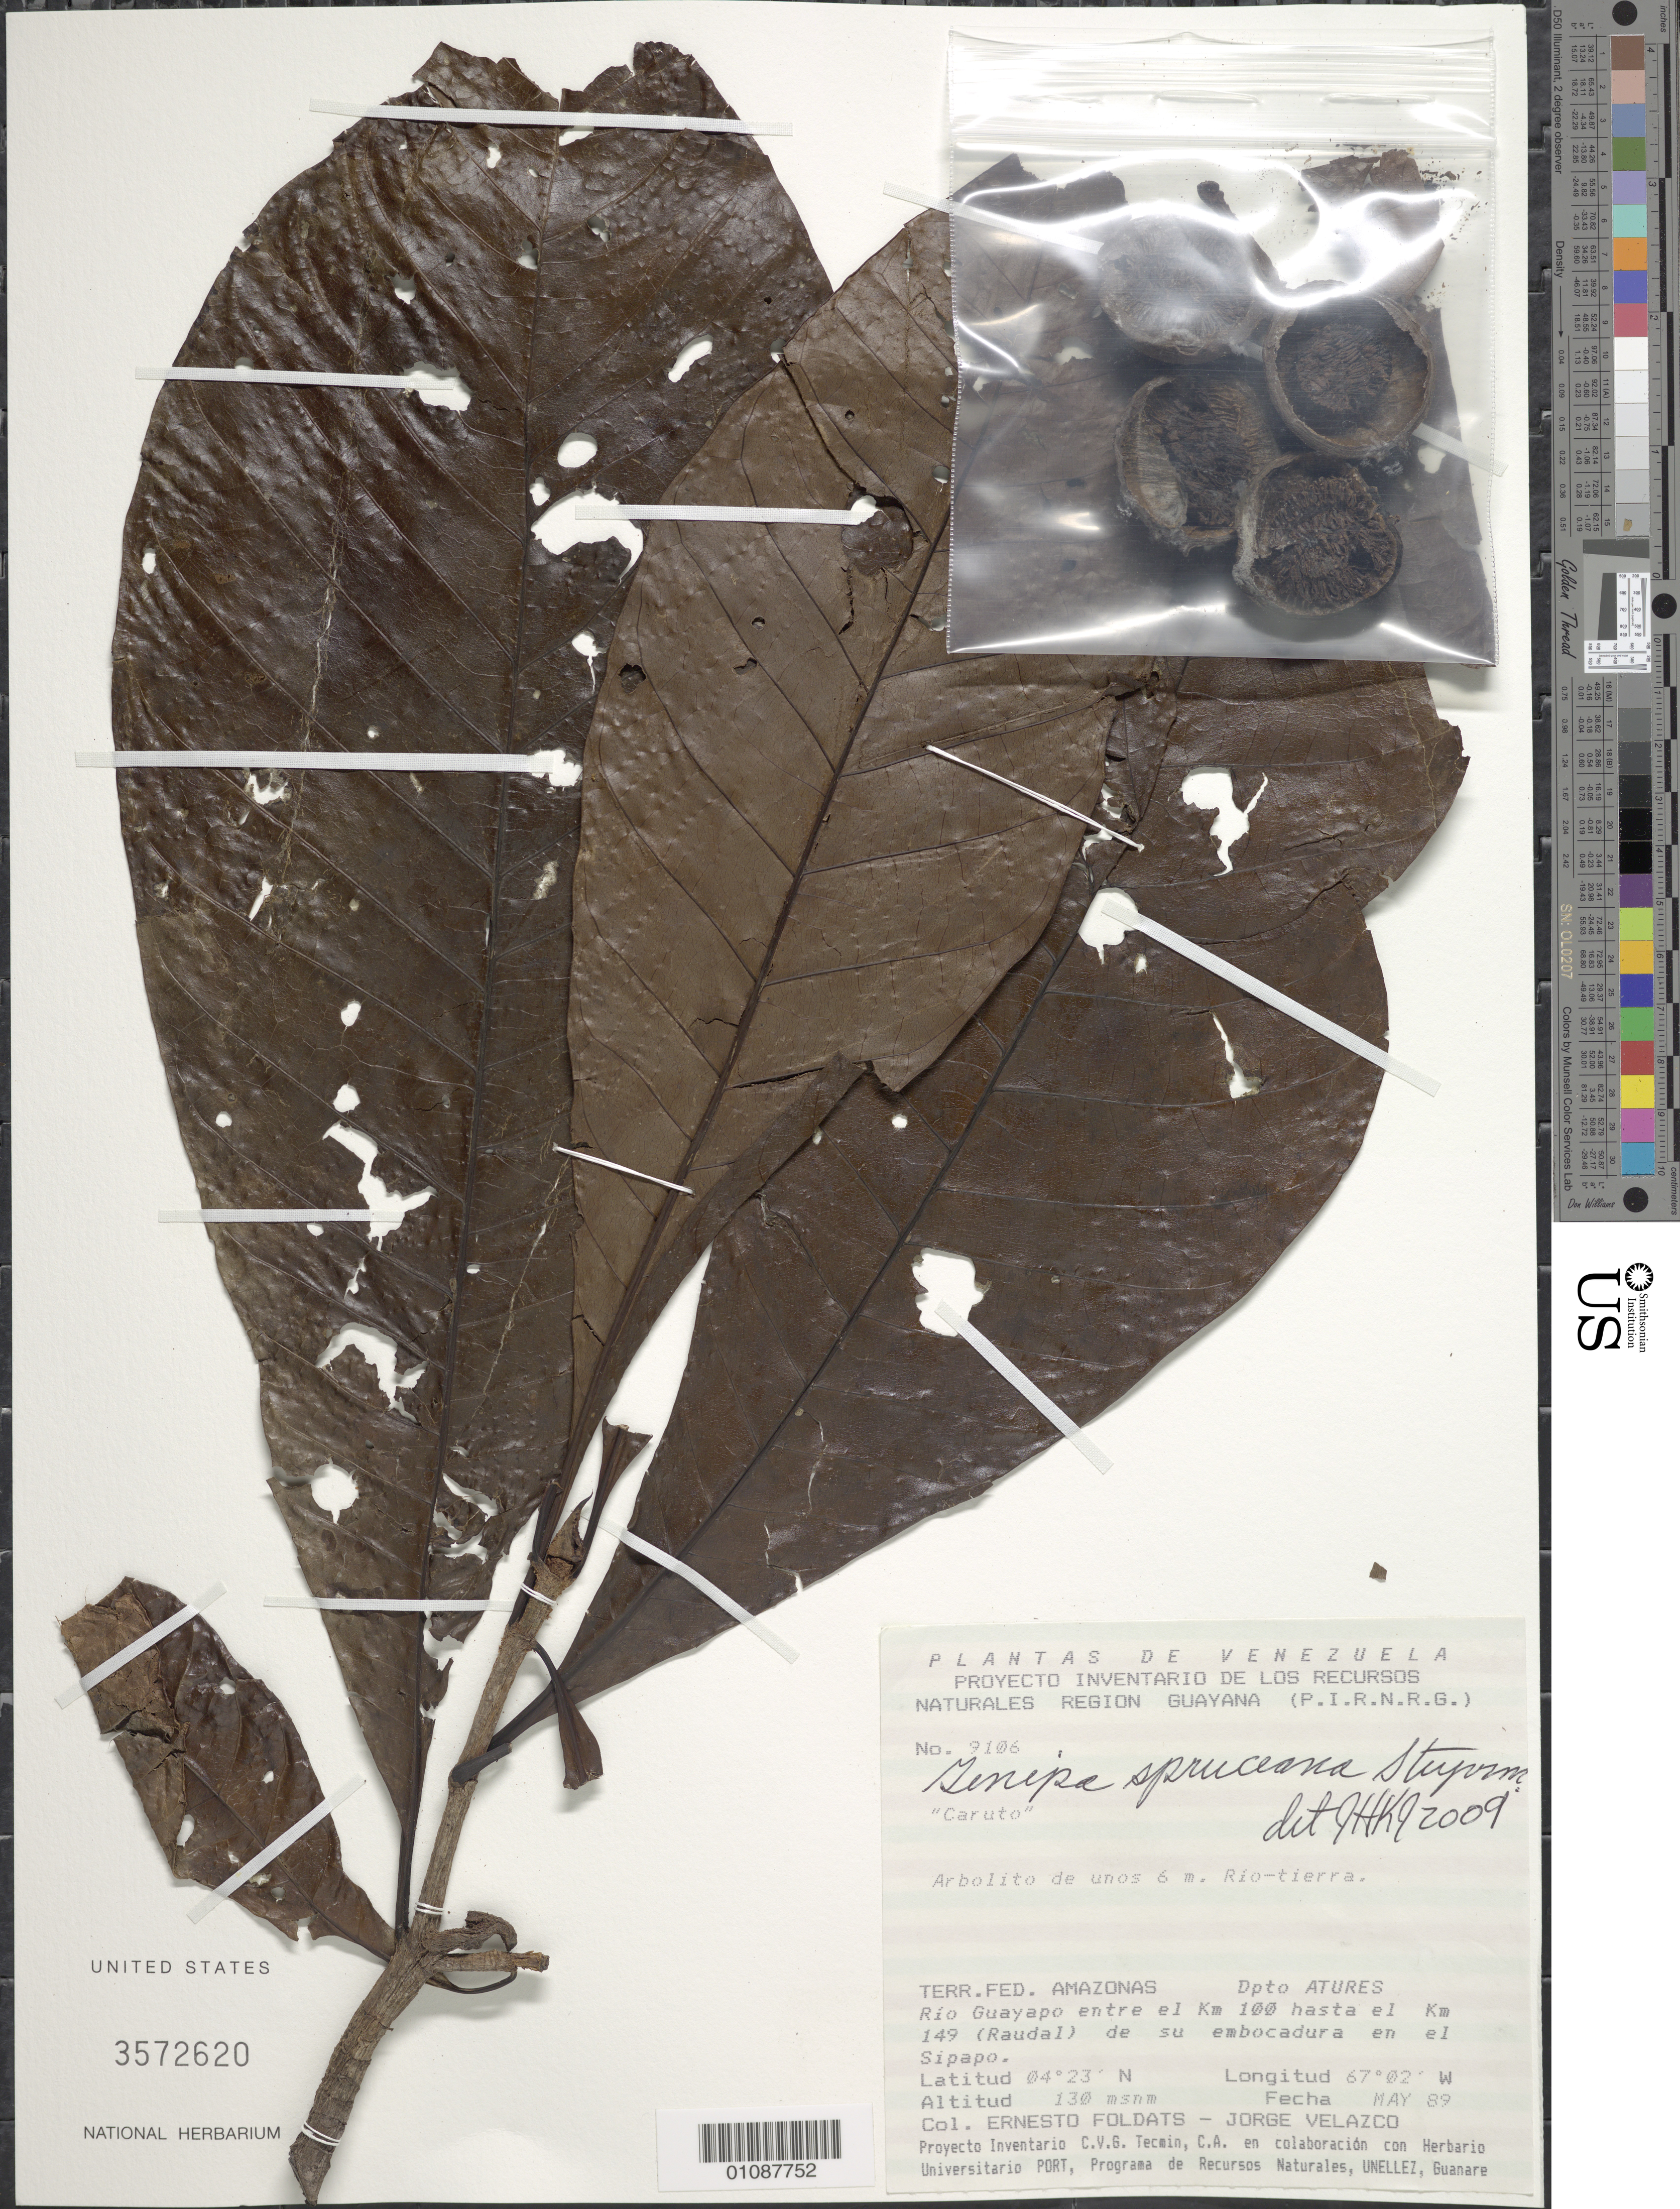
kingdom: Plantae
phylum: Tracheophyta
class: Magnoliopsida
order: Gentianales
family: Rubiaceae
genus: Genipa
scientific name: Genipa spruceana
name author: Steyerm.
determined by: Kirkbride, J. H.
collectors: E. Foldats & J. Velazco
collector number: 9106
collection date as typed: May-89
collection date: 1989-05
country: Venezuela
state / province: Amazonas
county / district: Atures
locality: Río Guayapo entre el km 100 hasta el km 149 (Raudal) de su desembocadura en el Sipapo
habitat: Rio-tierra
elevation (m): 130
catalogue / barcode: US 3572620